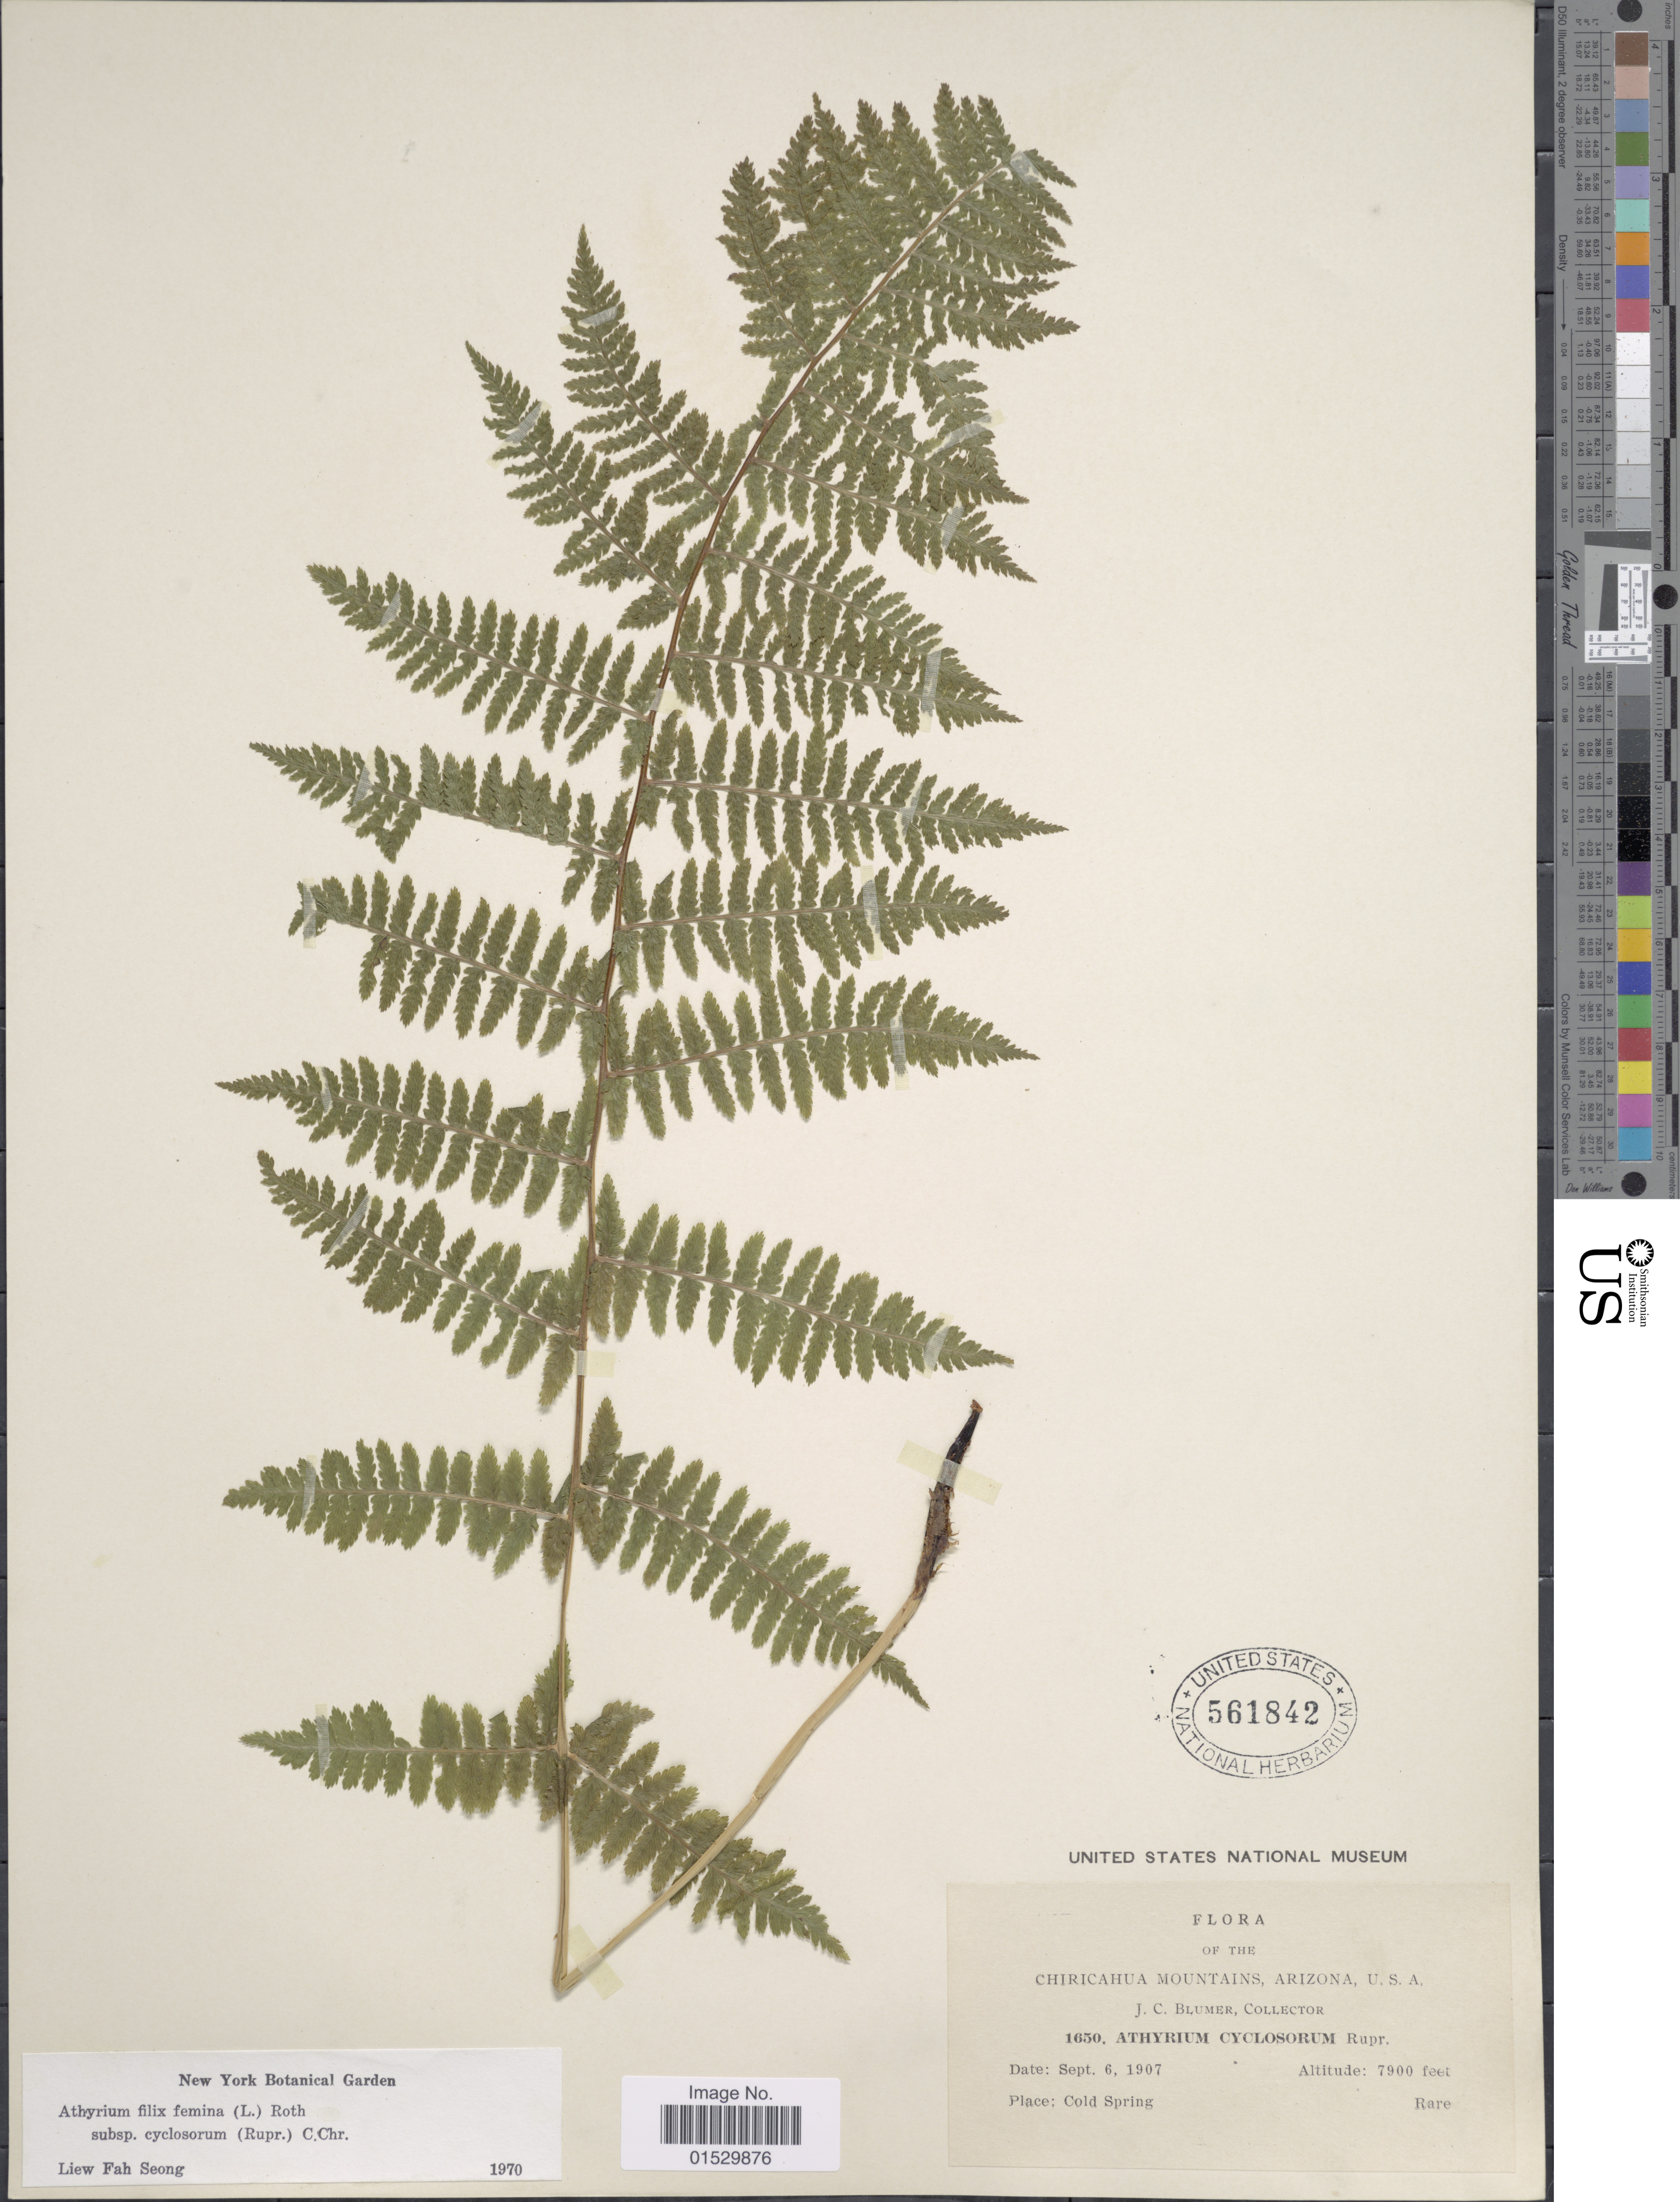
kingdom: Plantae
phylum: Tracheophyta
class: Polypodiopsida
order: Polypodiales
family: Athyriaceae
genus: Athyrium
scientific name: Athyrium filix-femina subsp. cyclosorum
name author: (Rupr.) C. Chr.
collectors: J. C. Blumer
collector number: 1650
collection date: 1907-09-06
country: United States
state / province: Arizona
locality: Chiricahua Mountains, Cold Spring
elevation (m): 2408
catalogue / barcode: US 561842